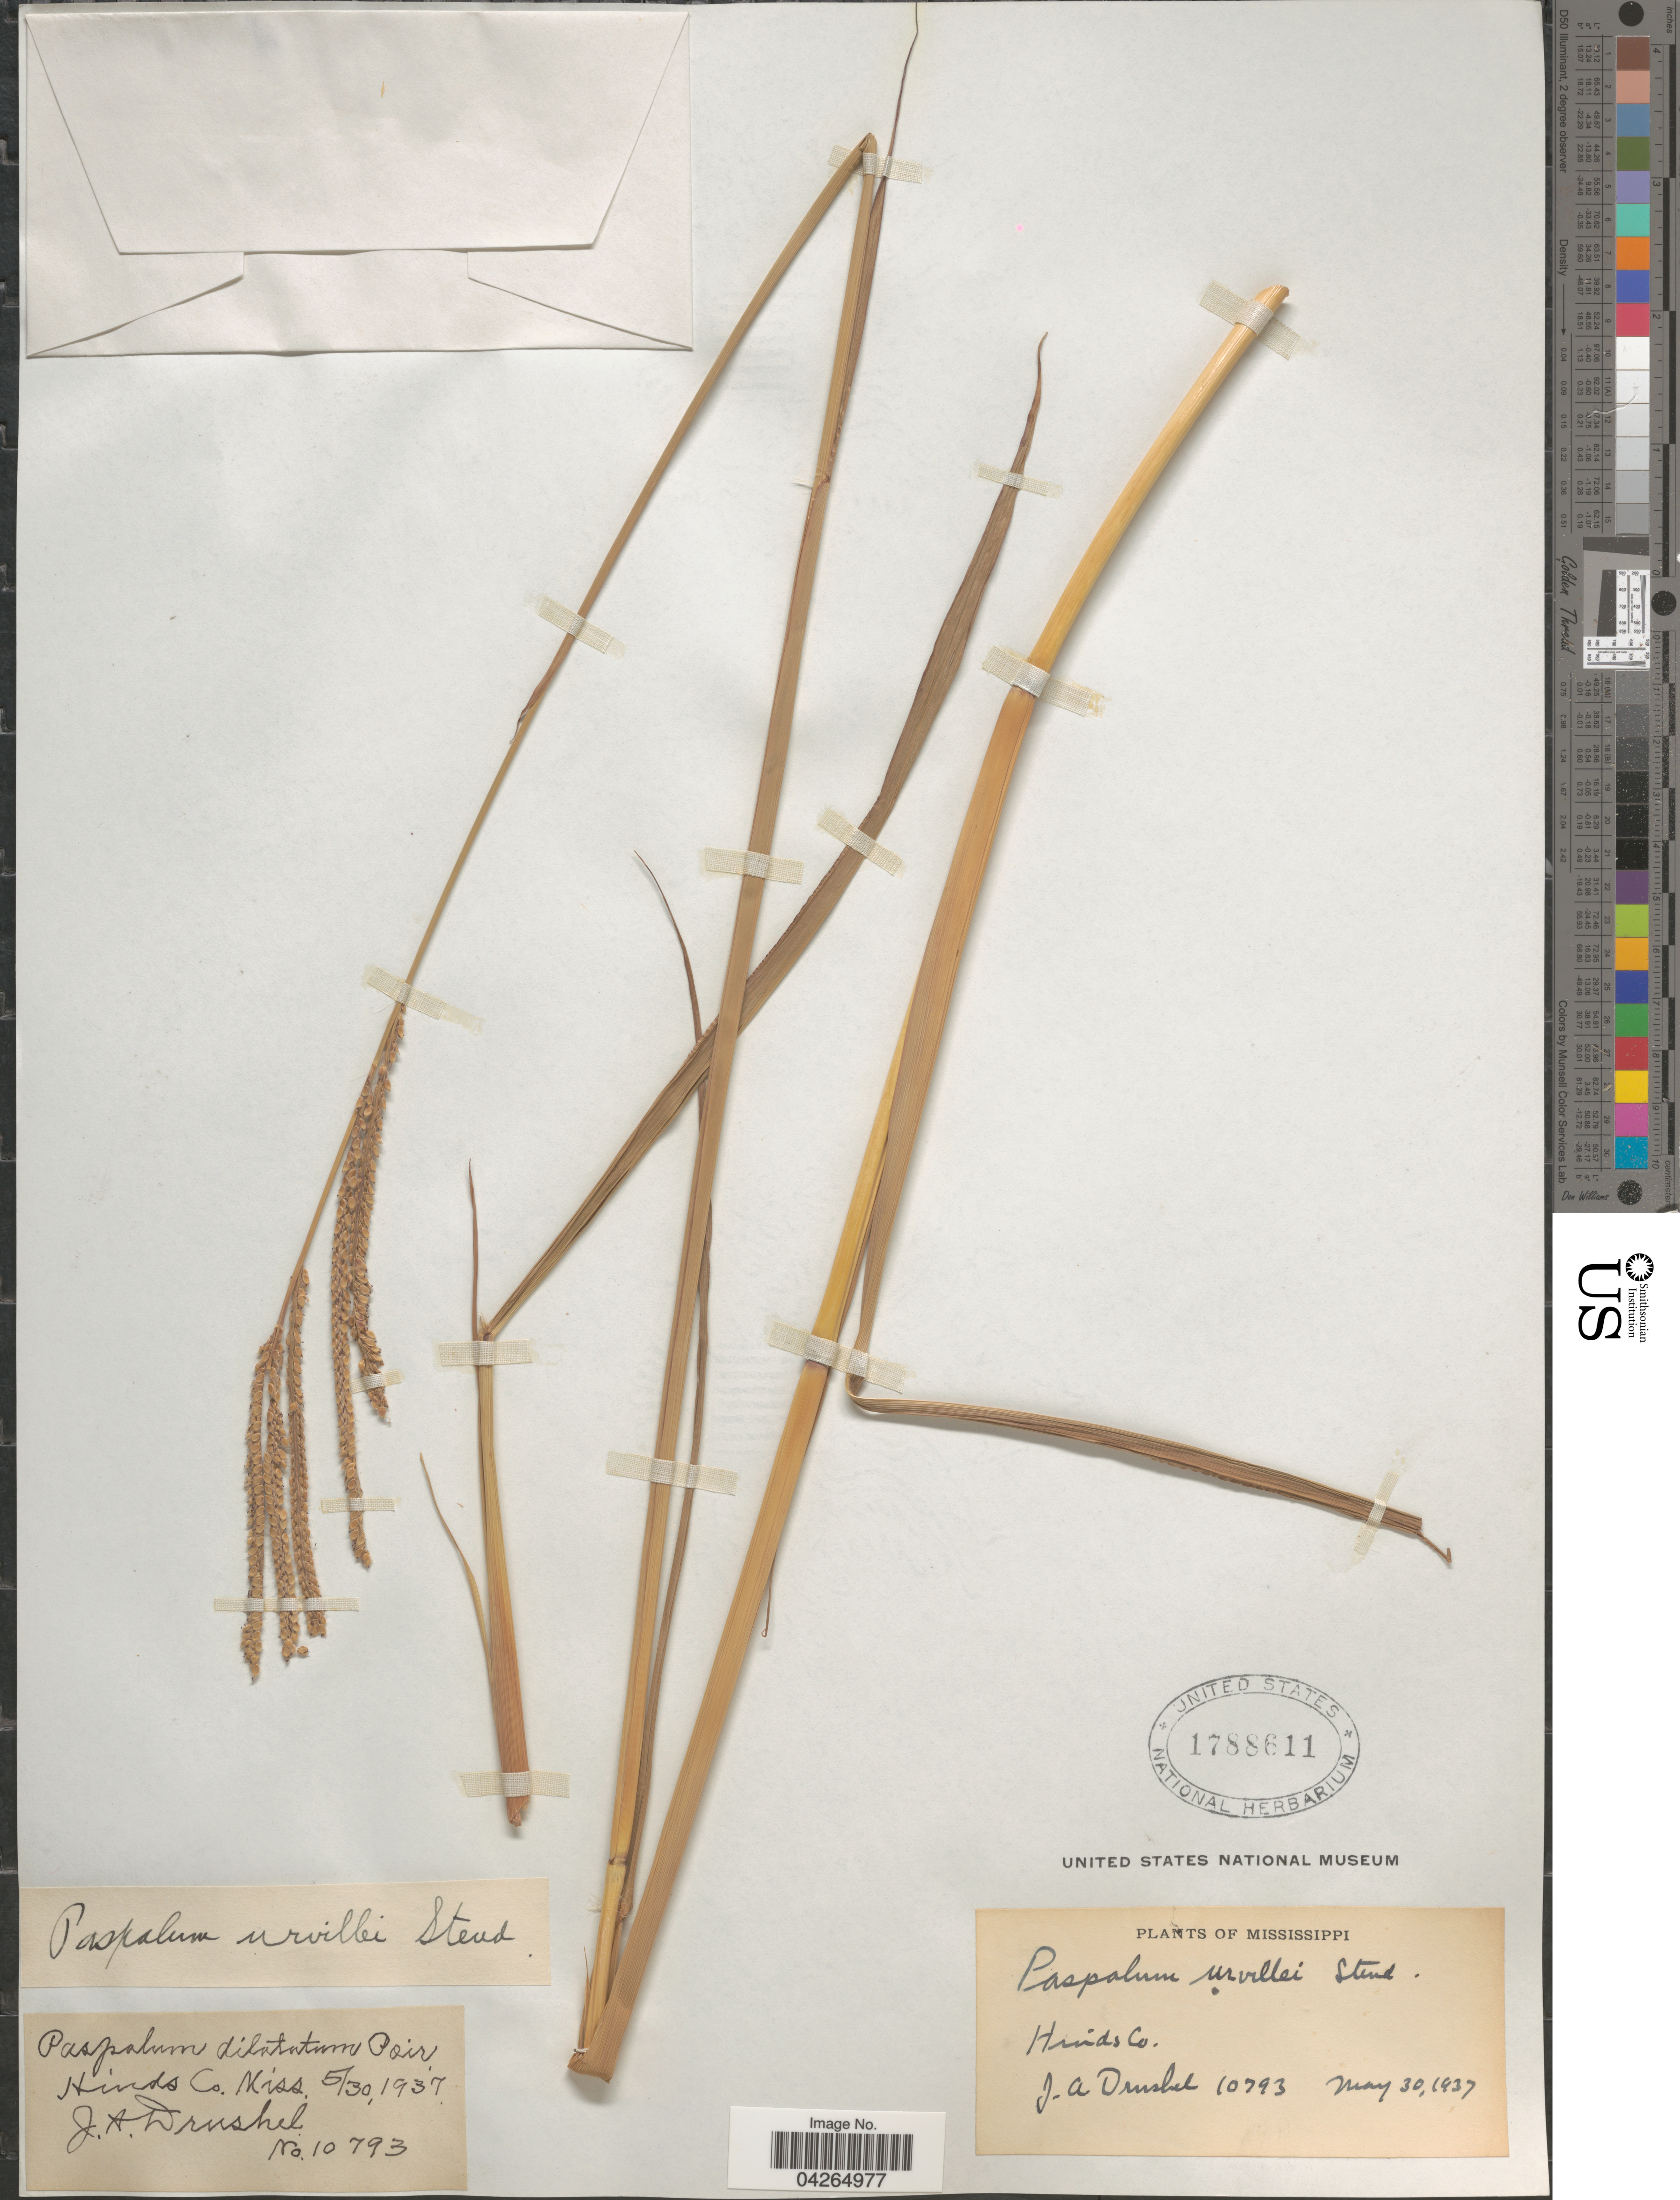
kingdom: Plantae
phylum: Tracheophyta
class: Liliopsida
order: Poales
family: Poaceae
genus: Paspalum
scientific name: Paspalum urvillei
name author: Steud.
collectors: J. A. Drushel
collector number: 10793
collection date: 1937-05-30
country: United States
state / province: Mississippi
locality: Hinds Co.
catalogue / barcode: US 1788611